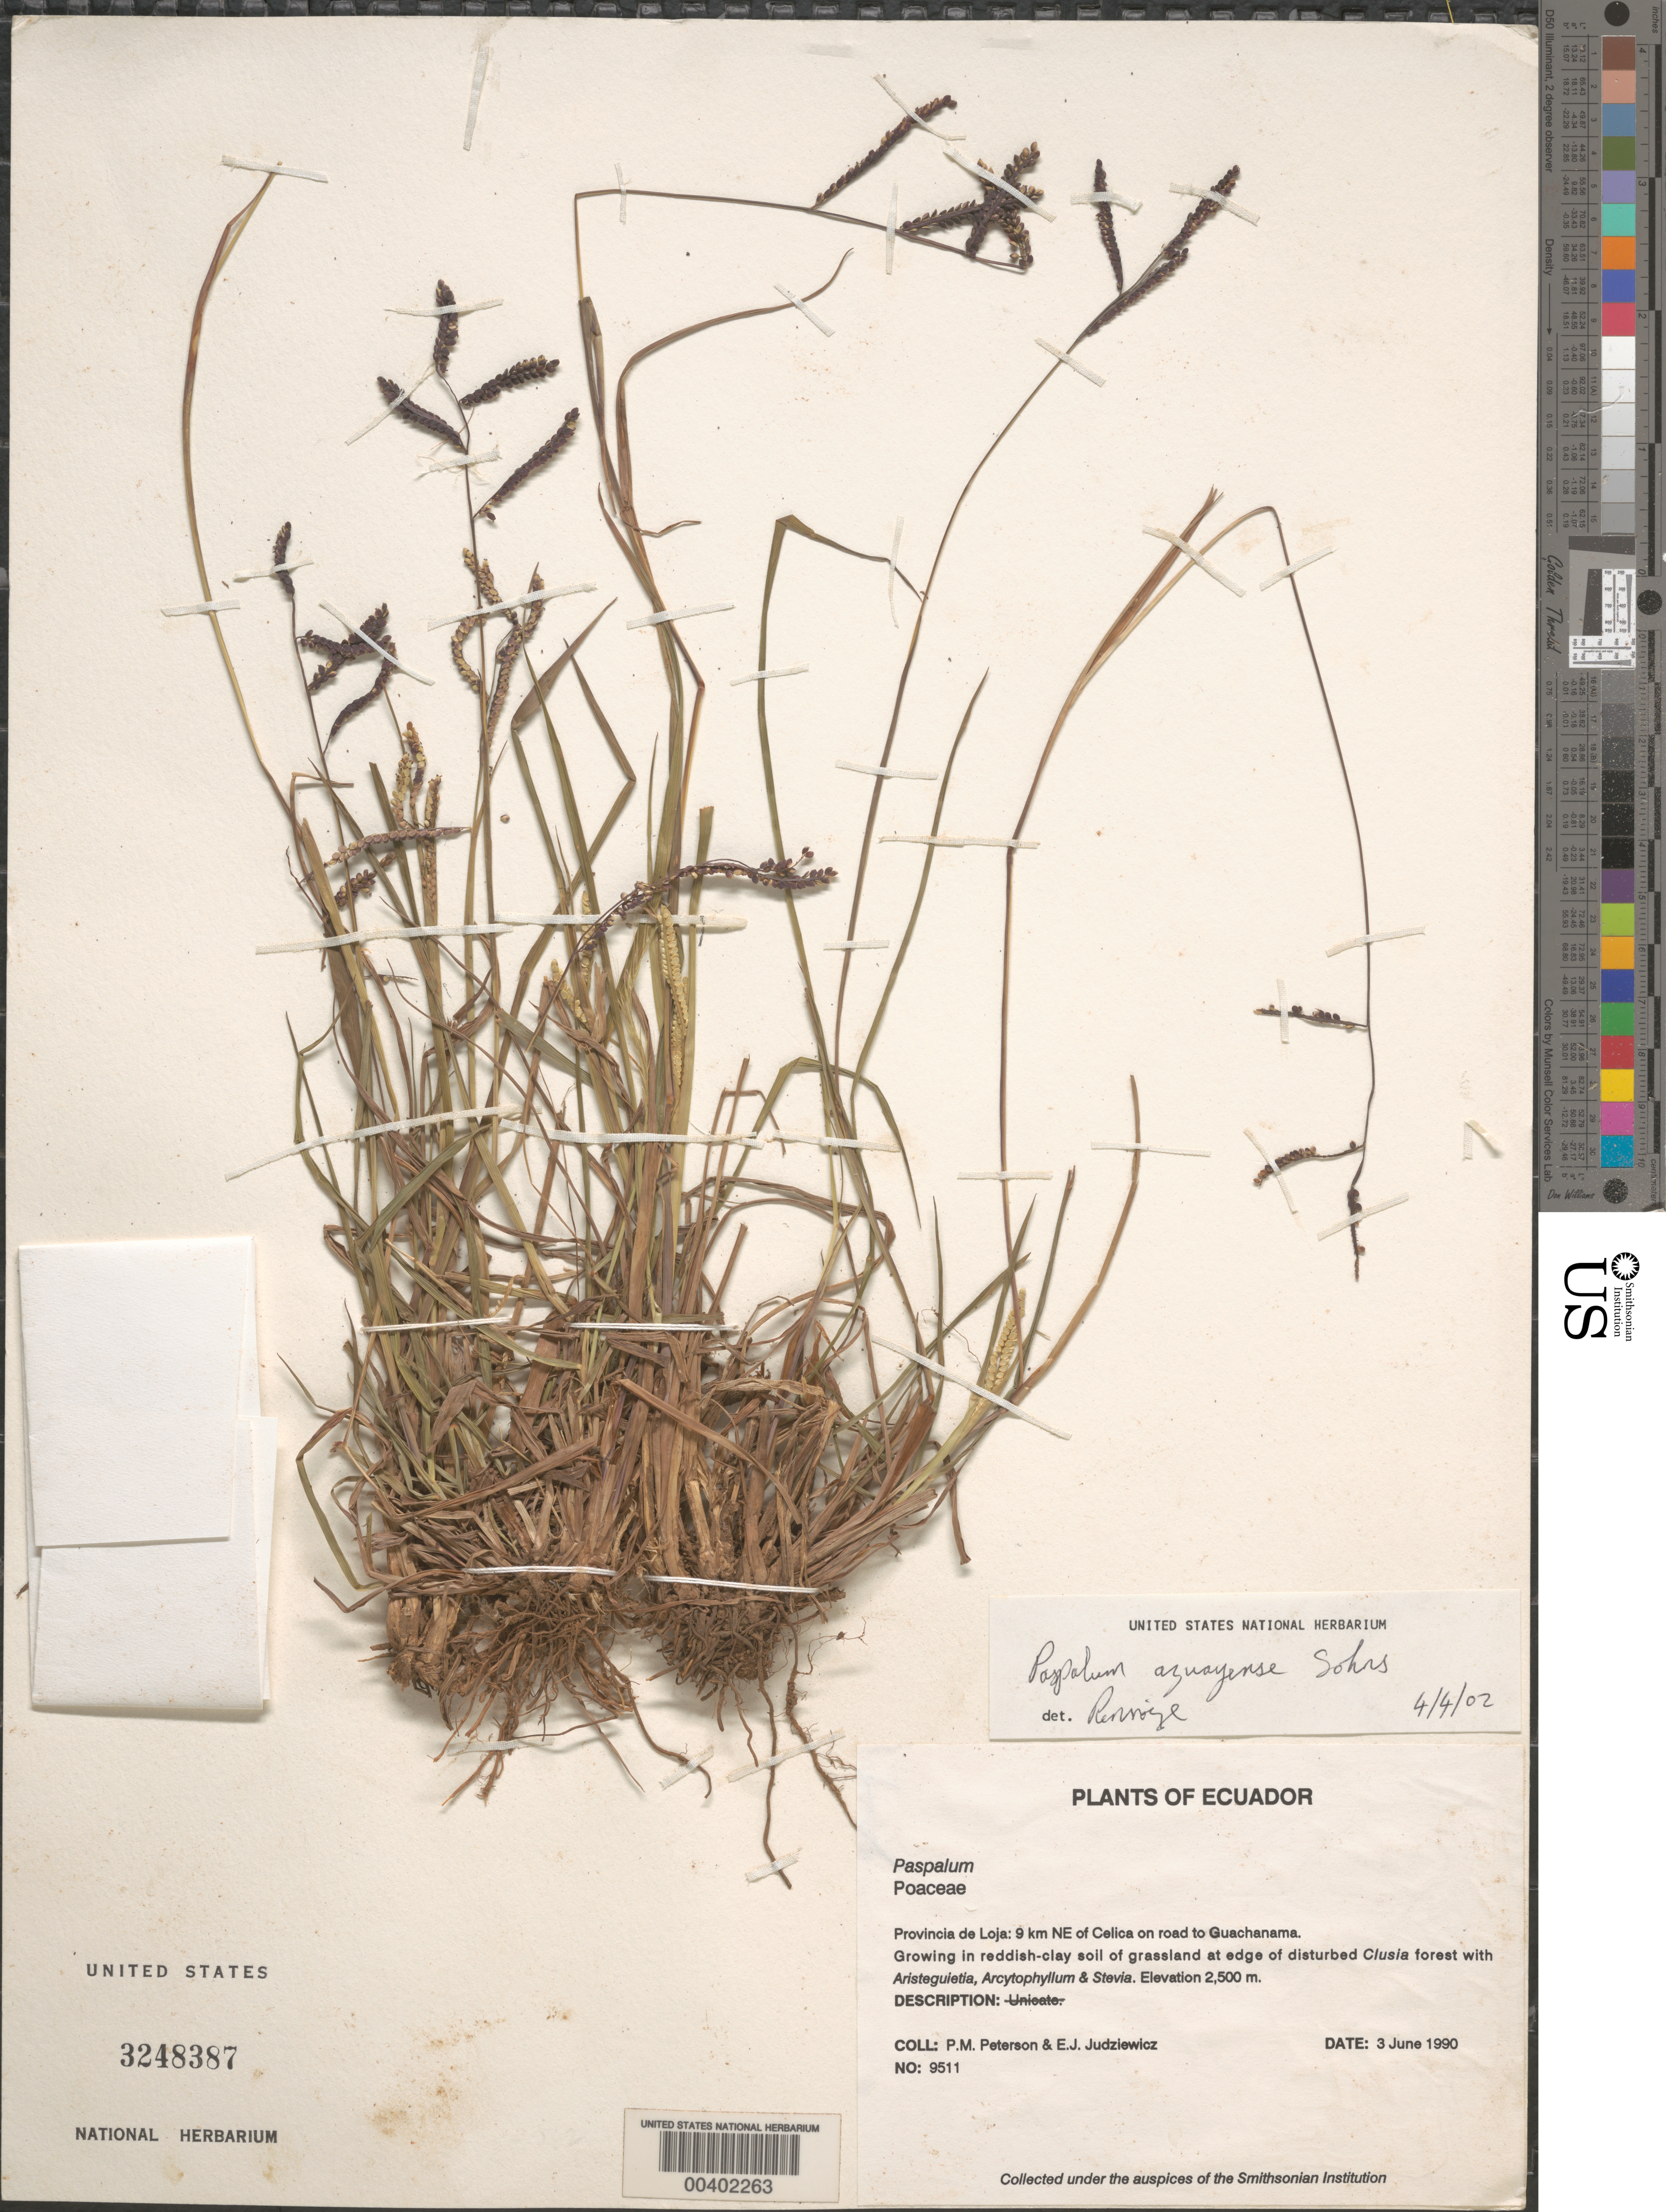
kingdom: Plantae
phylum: Tracheophyta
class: Liliopsida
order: Poales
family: Poaceae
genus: Paspalum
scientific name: Paspalum sp.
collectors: P. M. Peterson & E. J. Judziewicz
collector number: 09511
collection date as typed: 03 Jun 1990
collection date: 1990-06-03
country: Ecuador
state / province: Loja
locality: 9 km NE of Celica on road to Guachanama.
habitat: Growing in reddish-clay soil of grassland at edge of disturbed Clusia forest with Aristeguietia, Arcytophyllum & Stevia.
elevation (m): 2500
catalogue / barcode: US 3248387